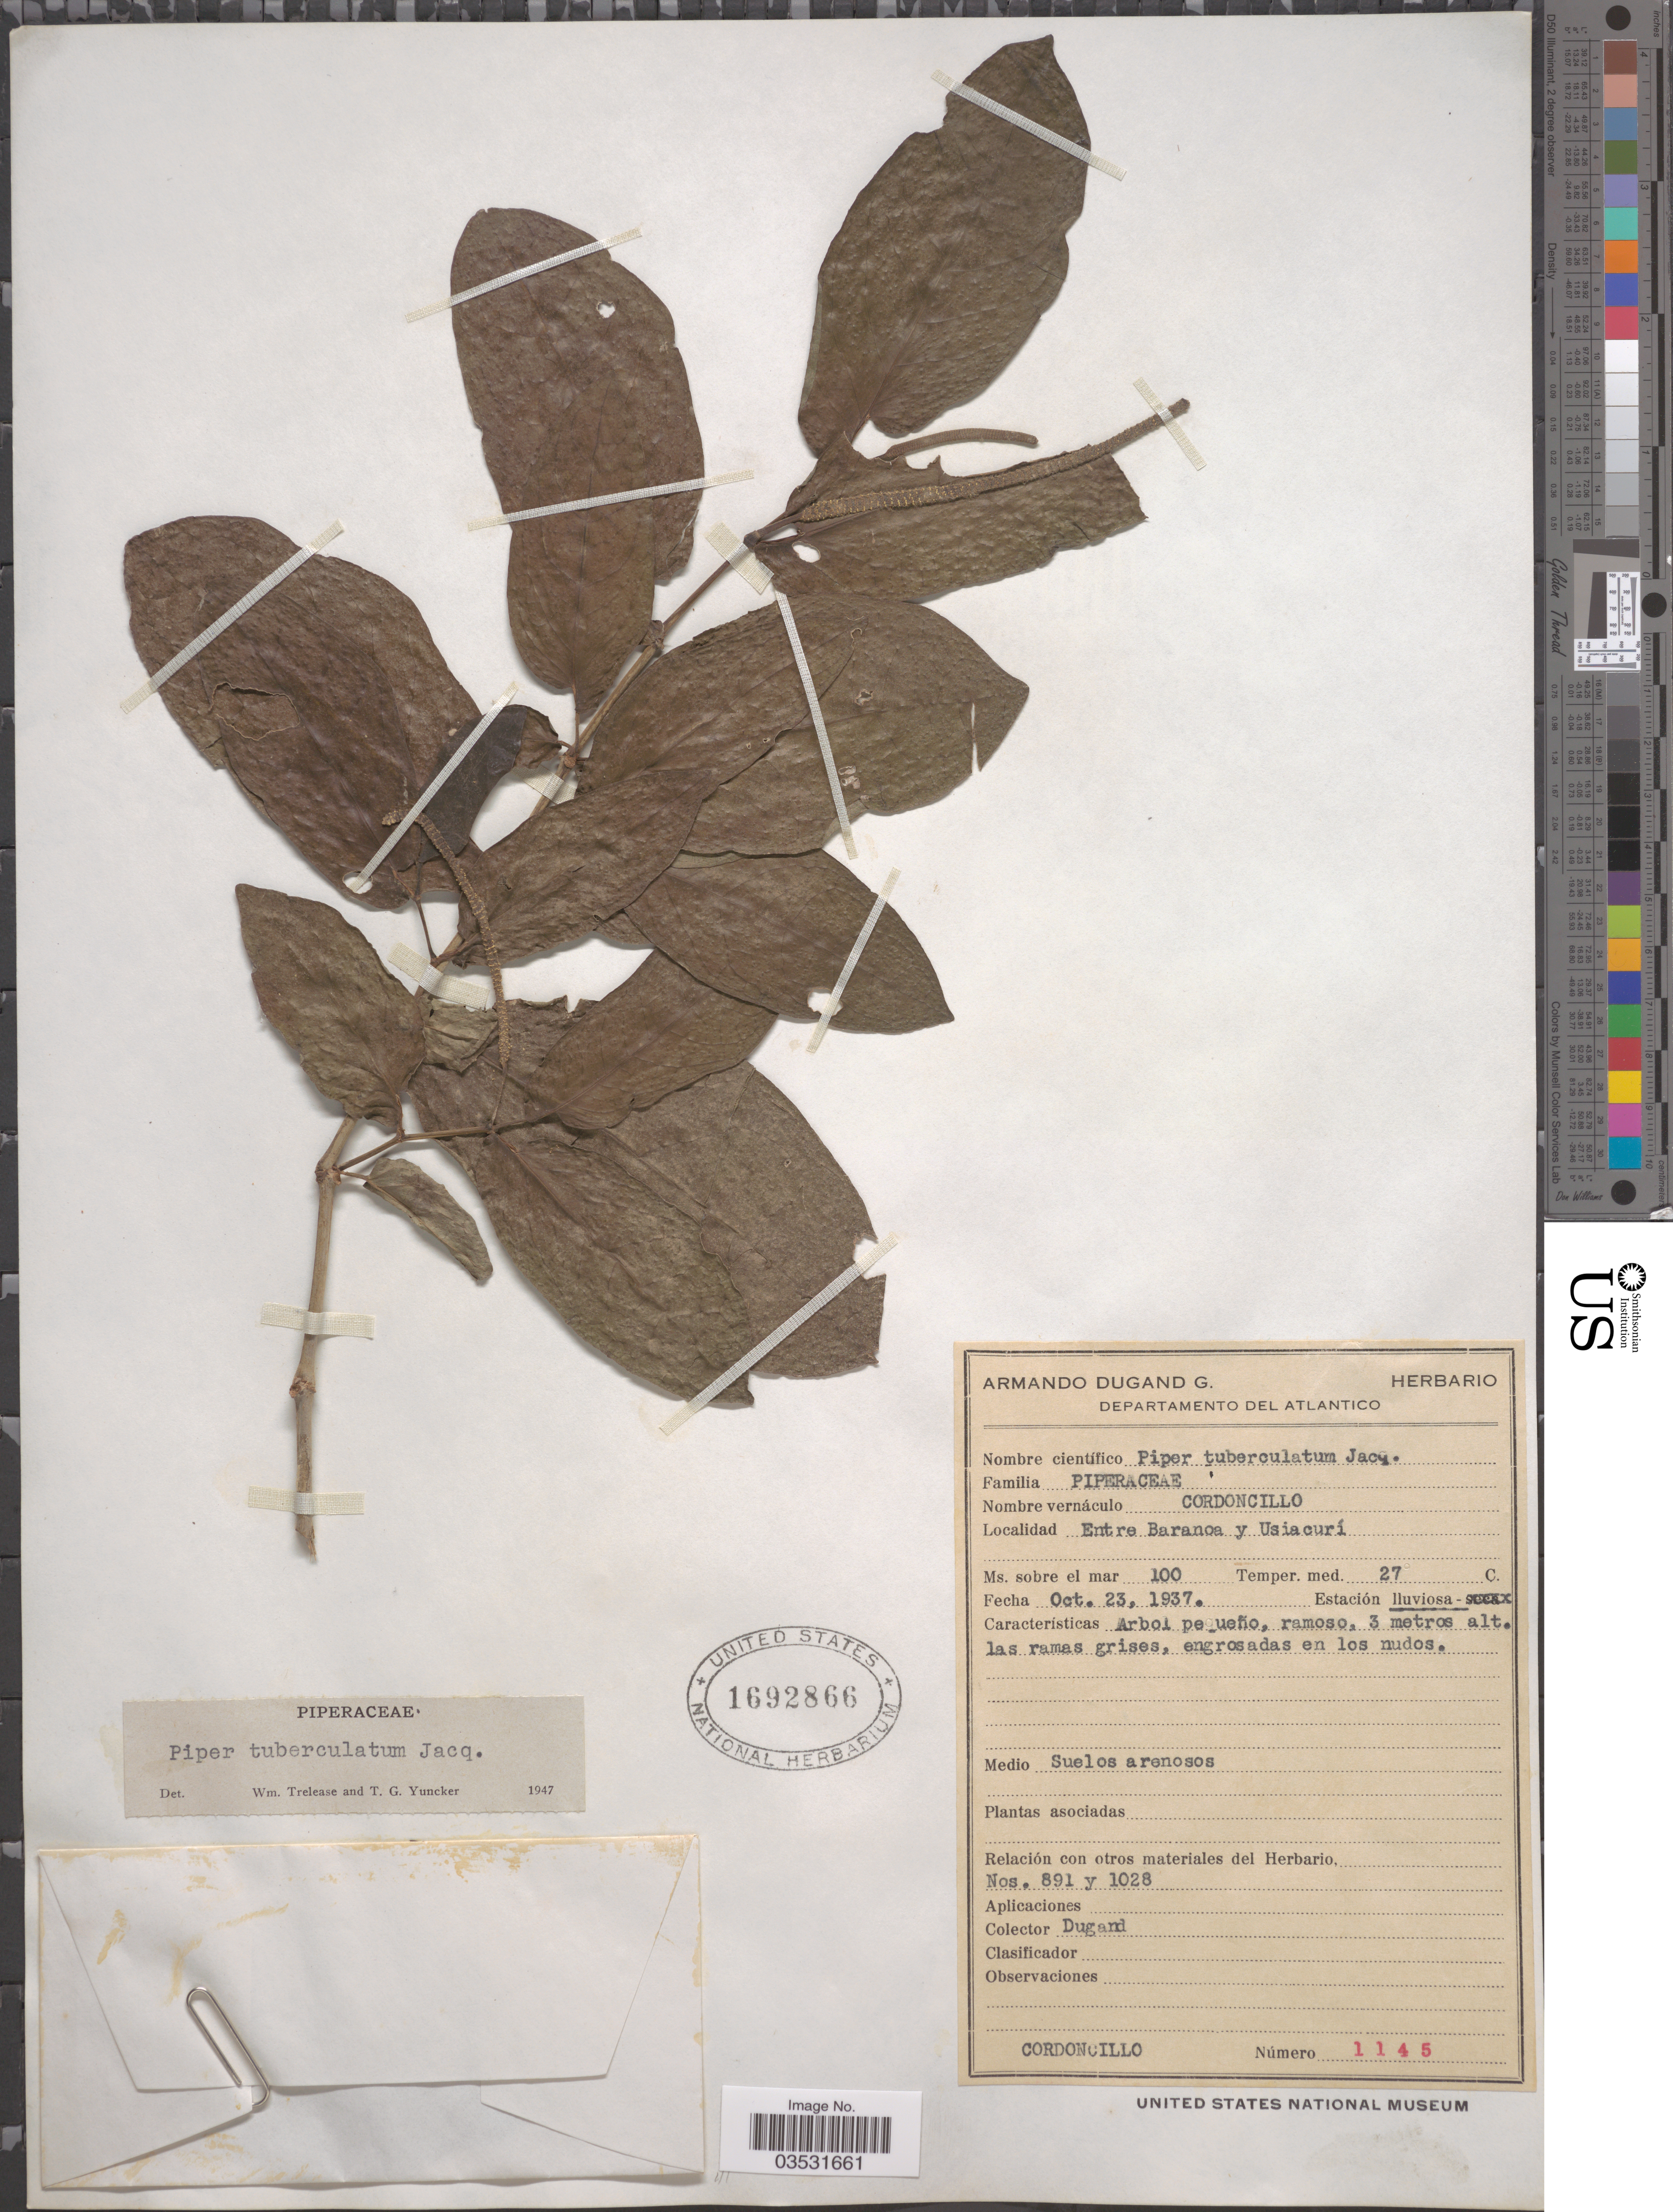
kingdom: Plantae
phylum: Tracheophyta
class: Magnoliopsida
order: Piperales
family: Piperaceae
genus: Piper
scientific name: Piper tuberculatum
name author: Jacq.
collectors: Ex herb. Armando Dugand G.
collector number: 1145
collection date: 1937-10-23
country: Colombia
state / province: Atlántico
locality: Departamento del Atlantico. Entre Baranca y Usiacurí.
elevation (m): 100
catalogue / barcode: US 1692866